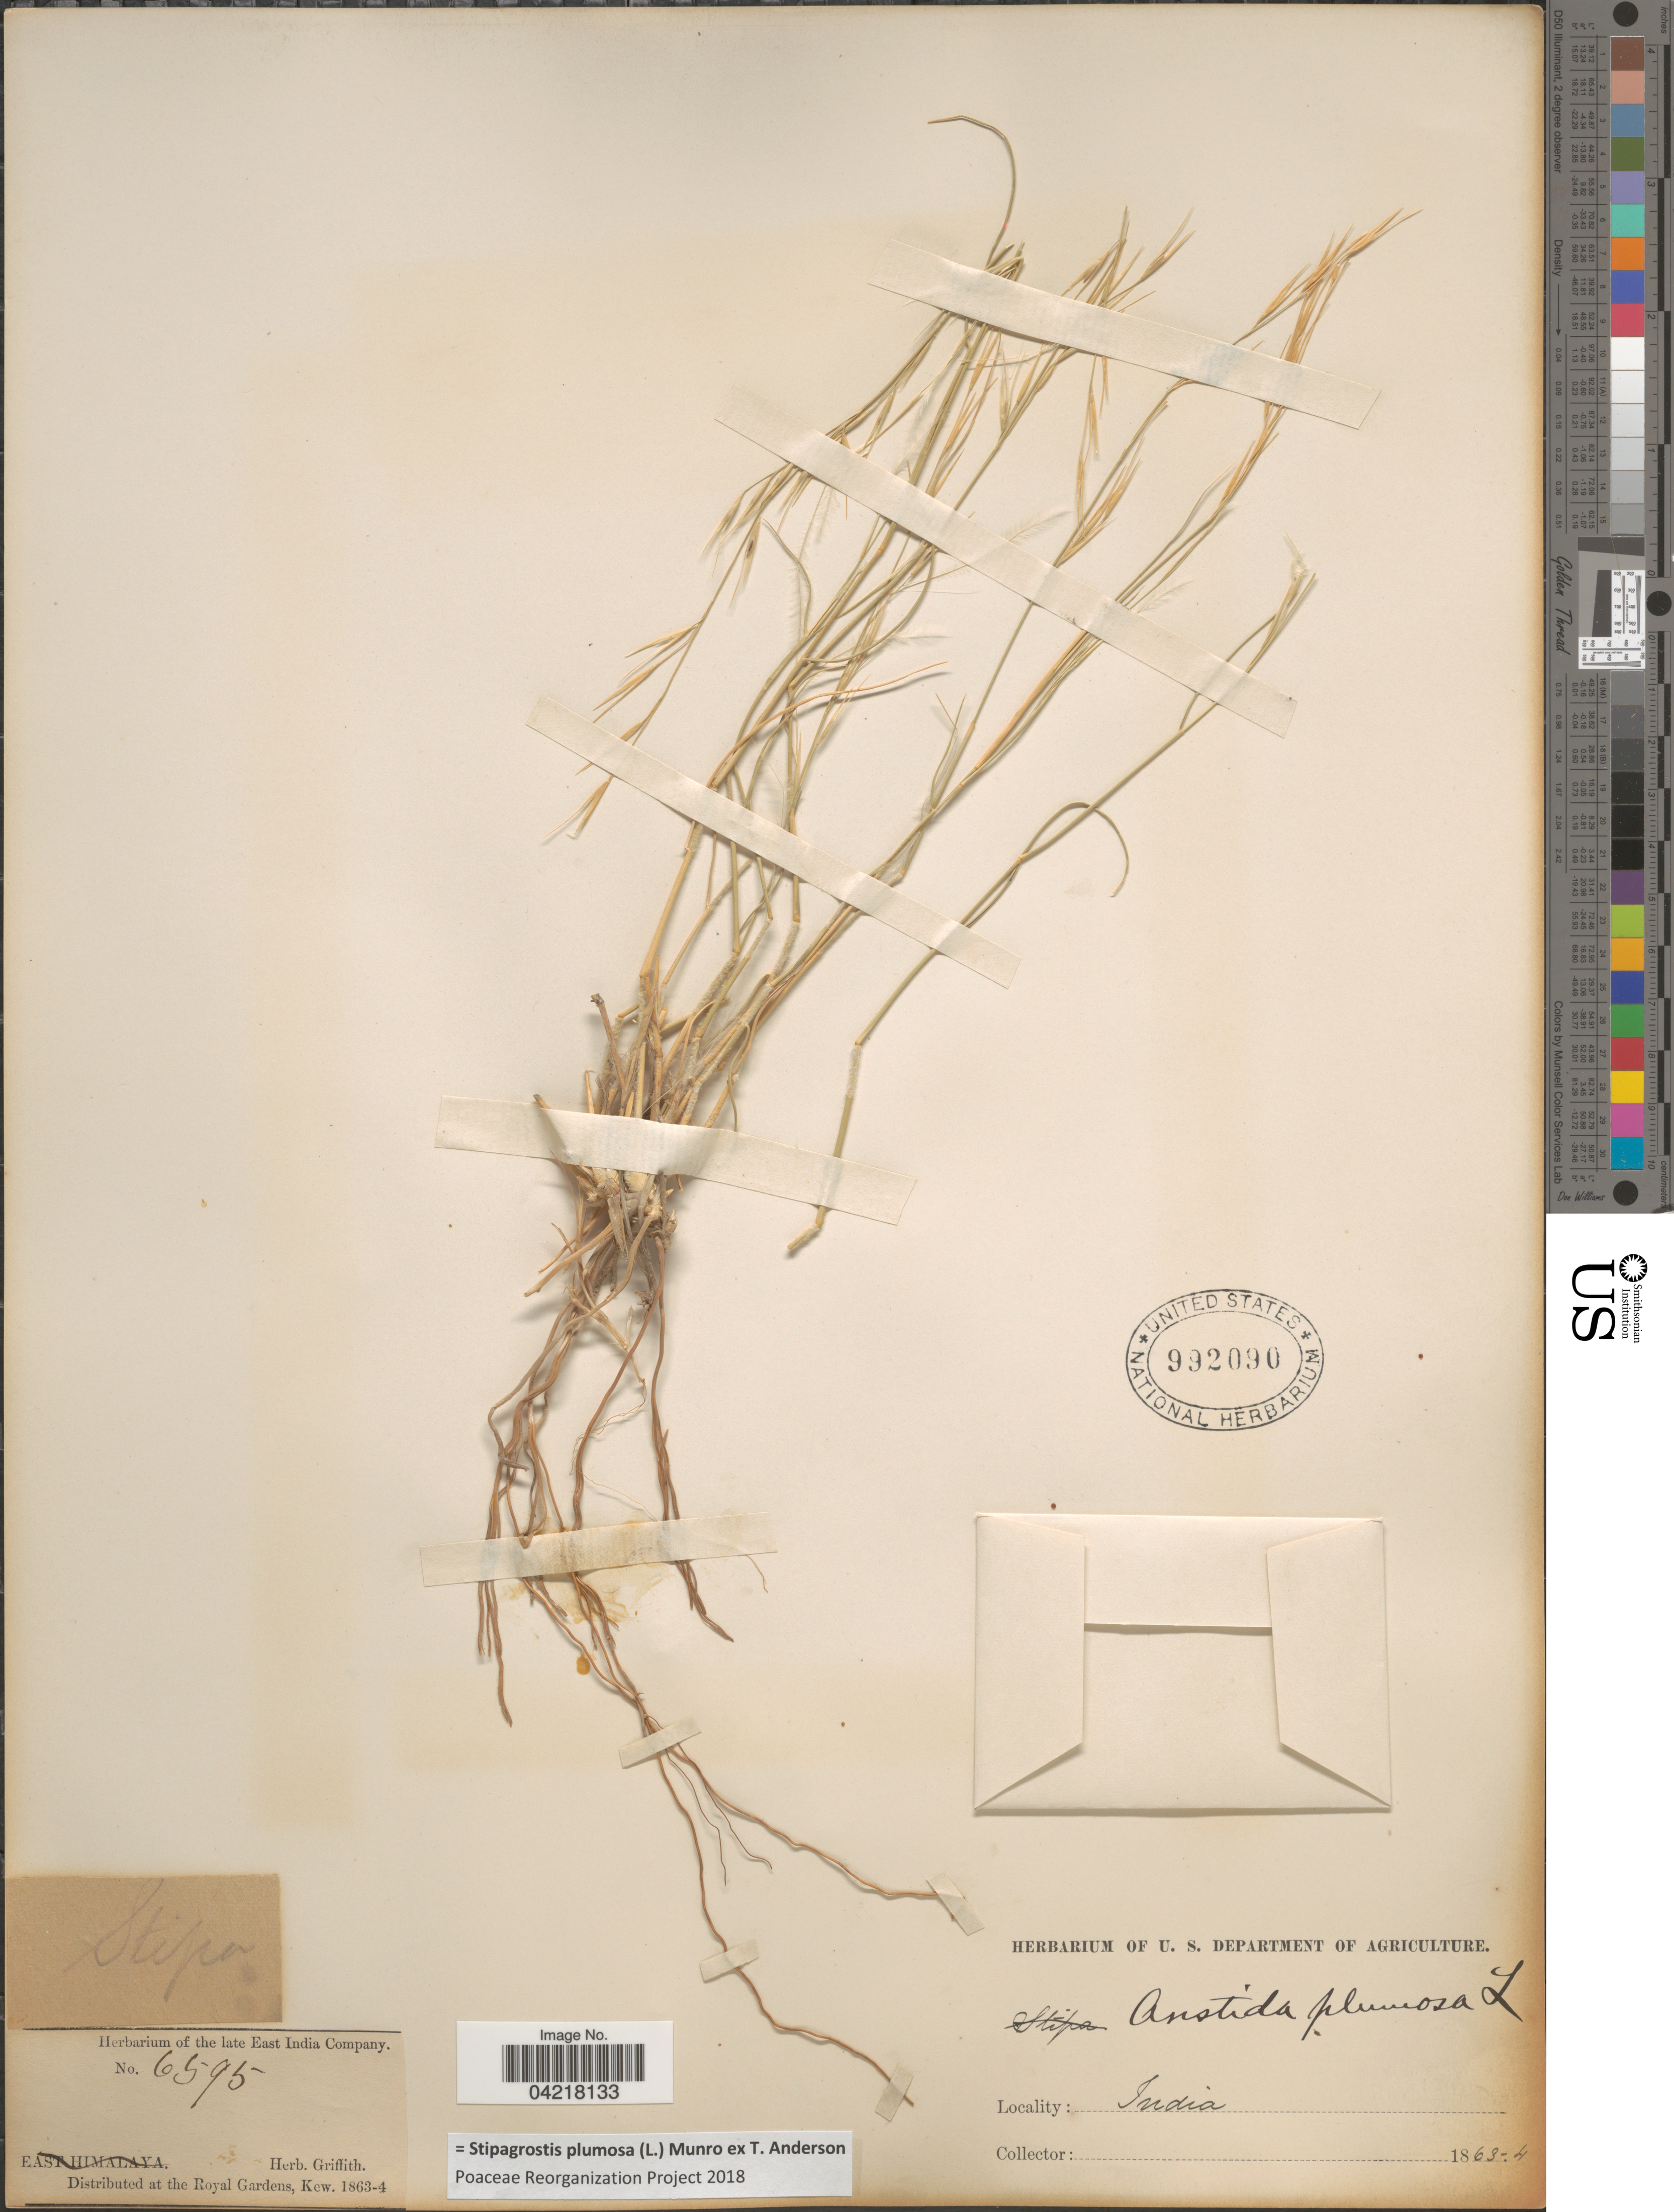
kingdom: Plantae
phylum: Tracheophyta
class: Liliopsida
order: Poales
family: Poaceae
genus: Stipagrostis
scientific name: Stipagrostis plumosa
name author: (L.) Munro ex T. Anderson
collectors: ex herb. Griffith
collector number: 6595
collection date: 1863/1864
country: India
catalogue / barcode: US 992090